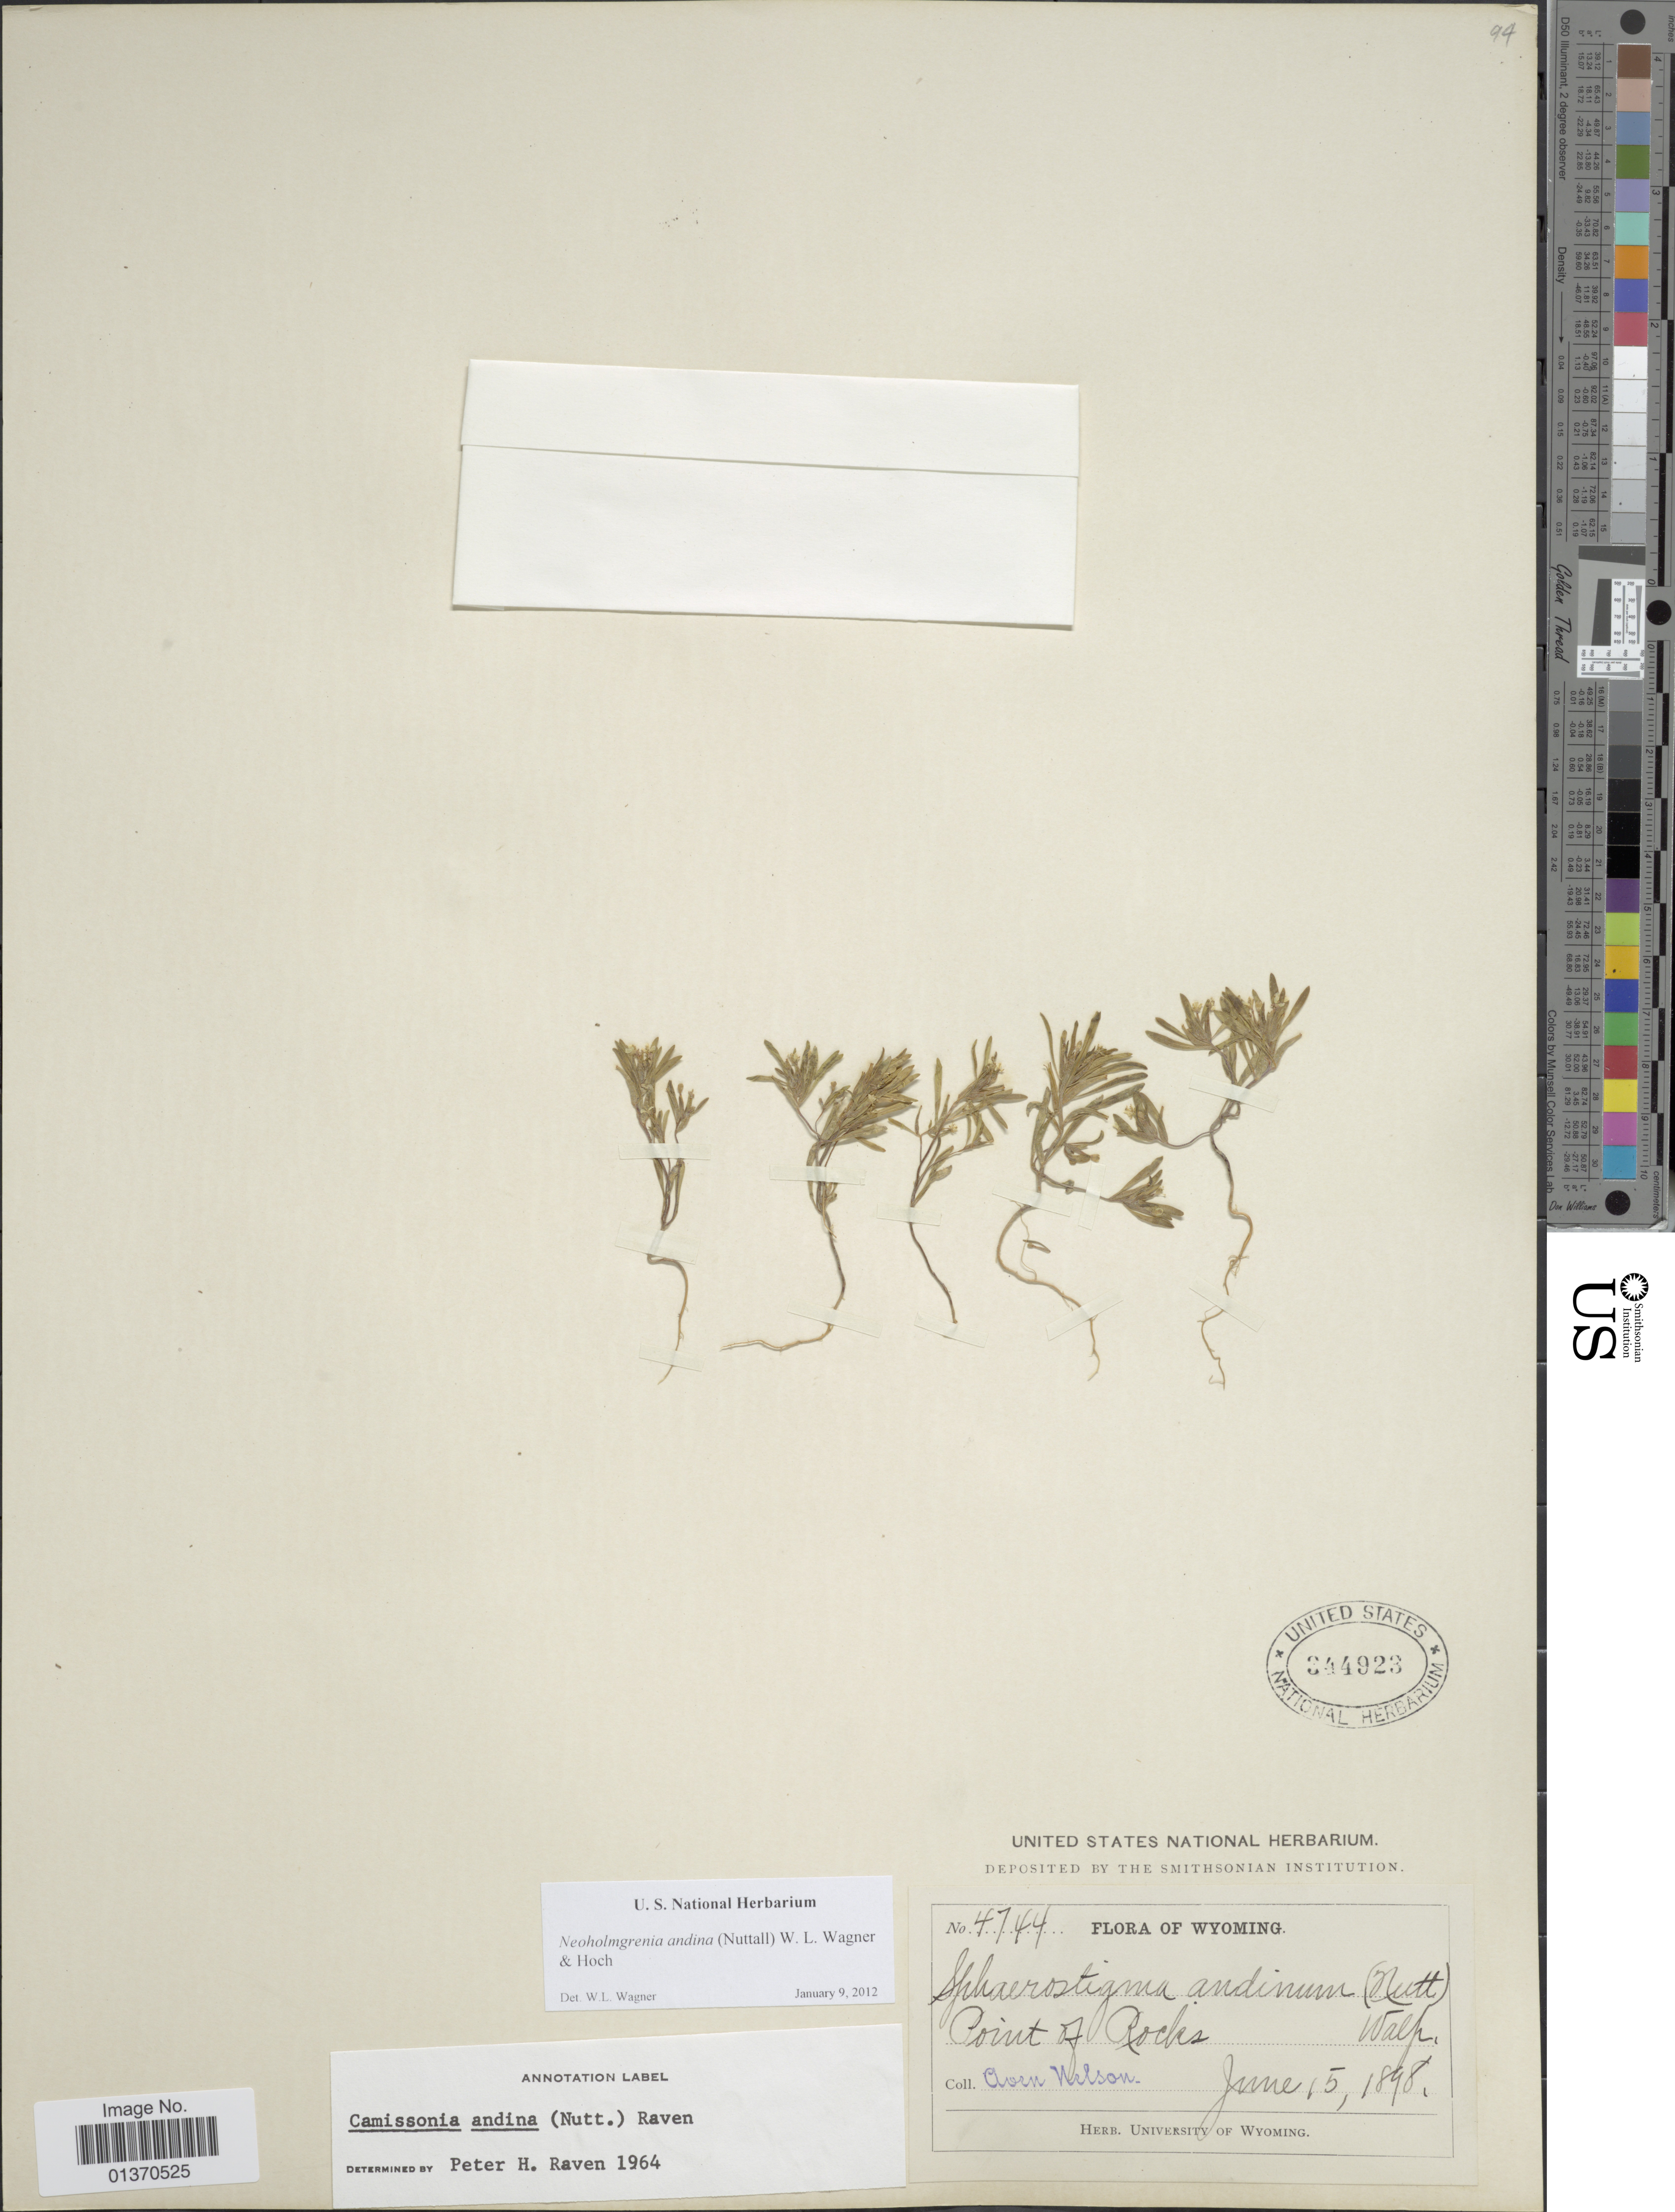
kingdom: Plantae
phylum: Tracheophyta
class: Magnoliopsida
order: Myrtales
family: Onagraceae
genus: Neoholmgrenia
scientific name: Neoholmgrenia andina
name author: (Nutt.) W.L. Wagner & Hoch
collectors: A. Nelson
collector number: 4744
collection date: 1898-06-15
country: United States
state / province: Wyoming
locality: Point of Rocks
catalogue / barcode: US 344923